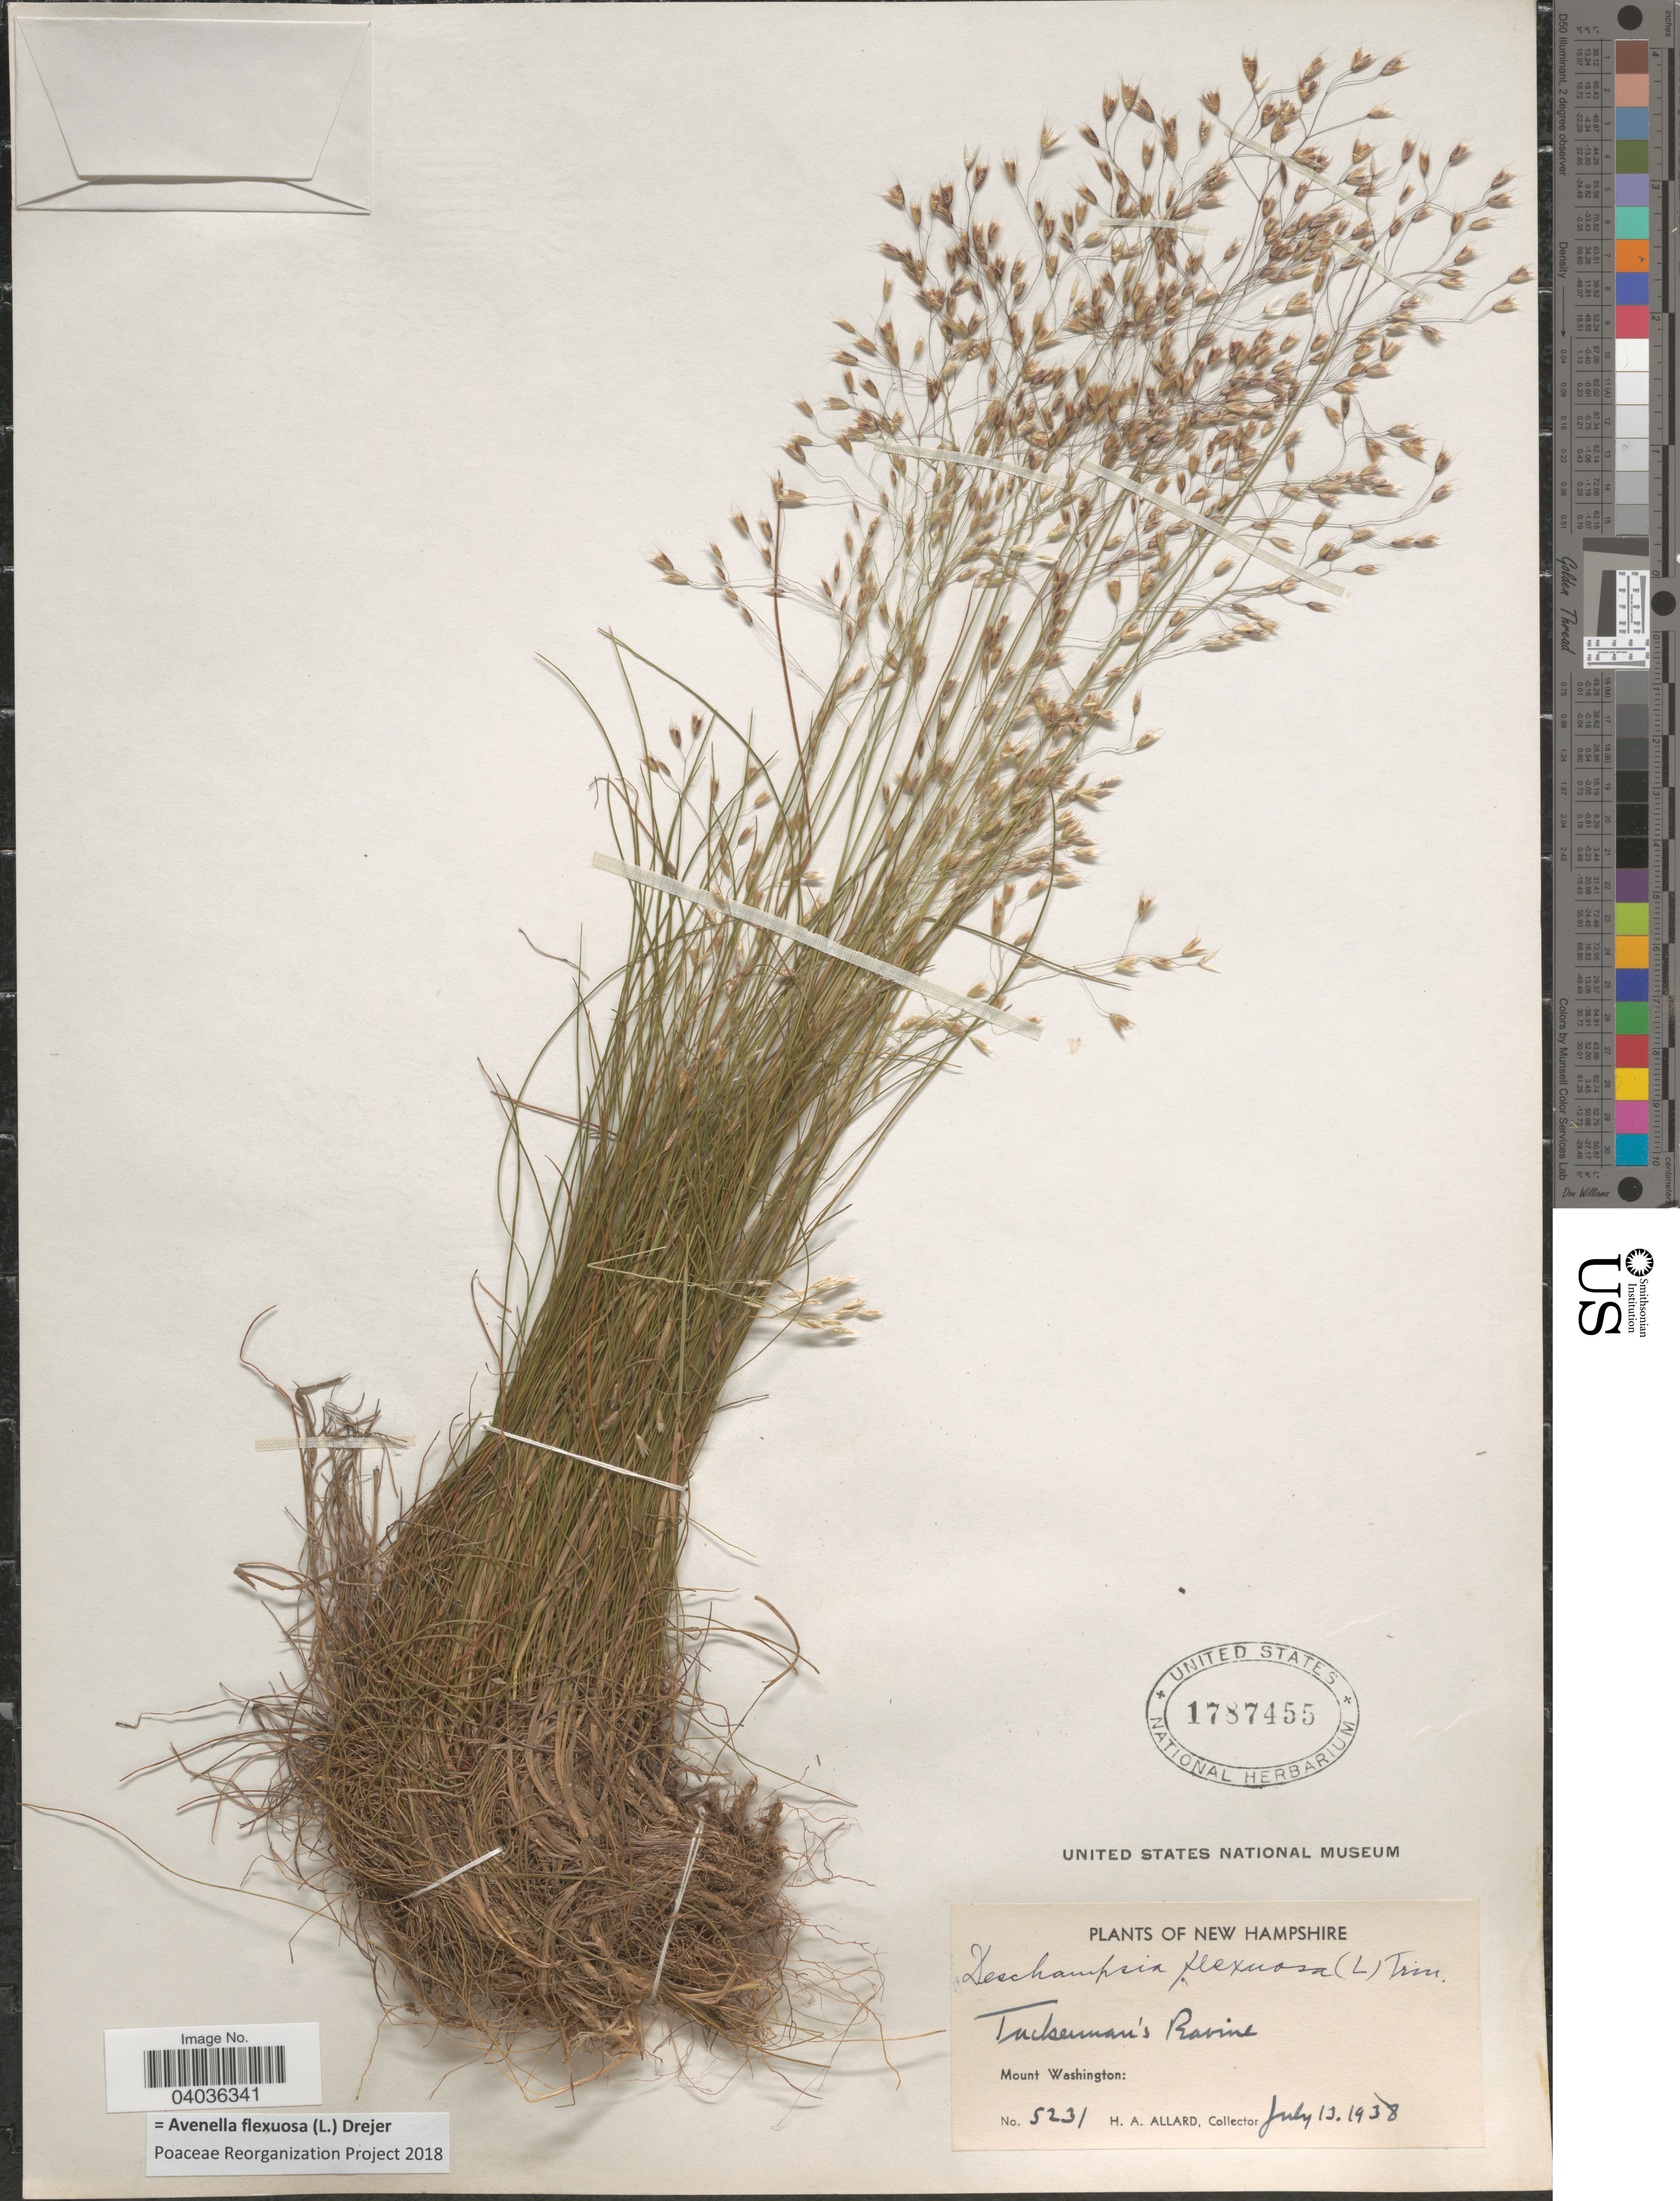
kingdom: Plantae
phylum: Tracheophyta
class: Liliopsida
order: Poales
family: Poaceae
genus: Avenella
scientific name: Avenella flexuosa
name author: (L.) Drejer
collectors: H. A. Allard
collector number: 5231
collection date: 1938-07-13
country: United States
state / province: New Hampshire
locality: Tuckerman's Ravine. Mount Washington.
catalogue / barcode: US 1787455